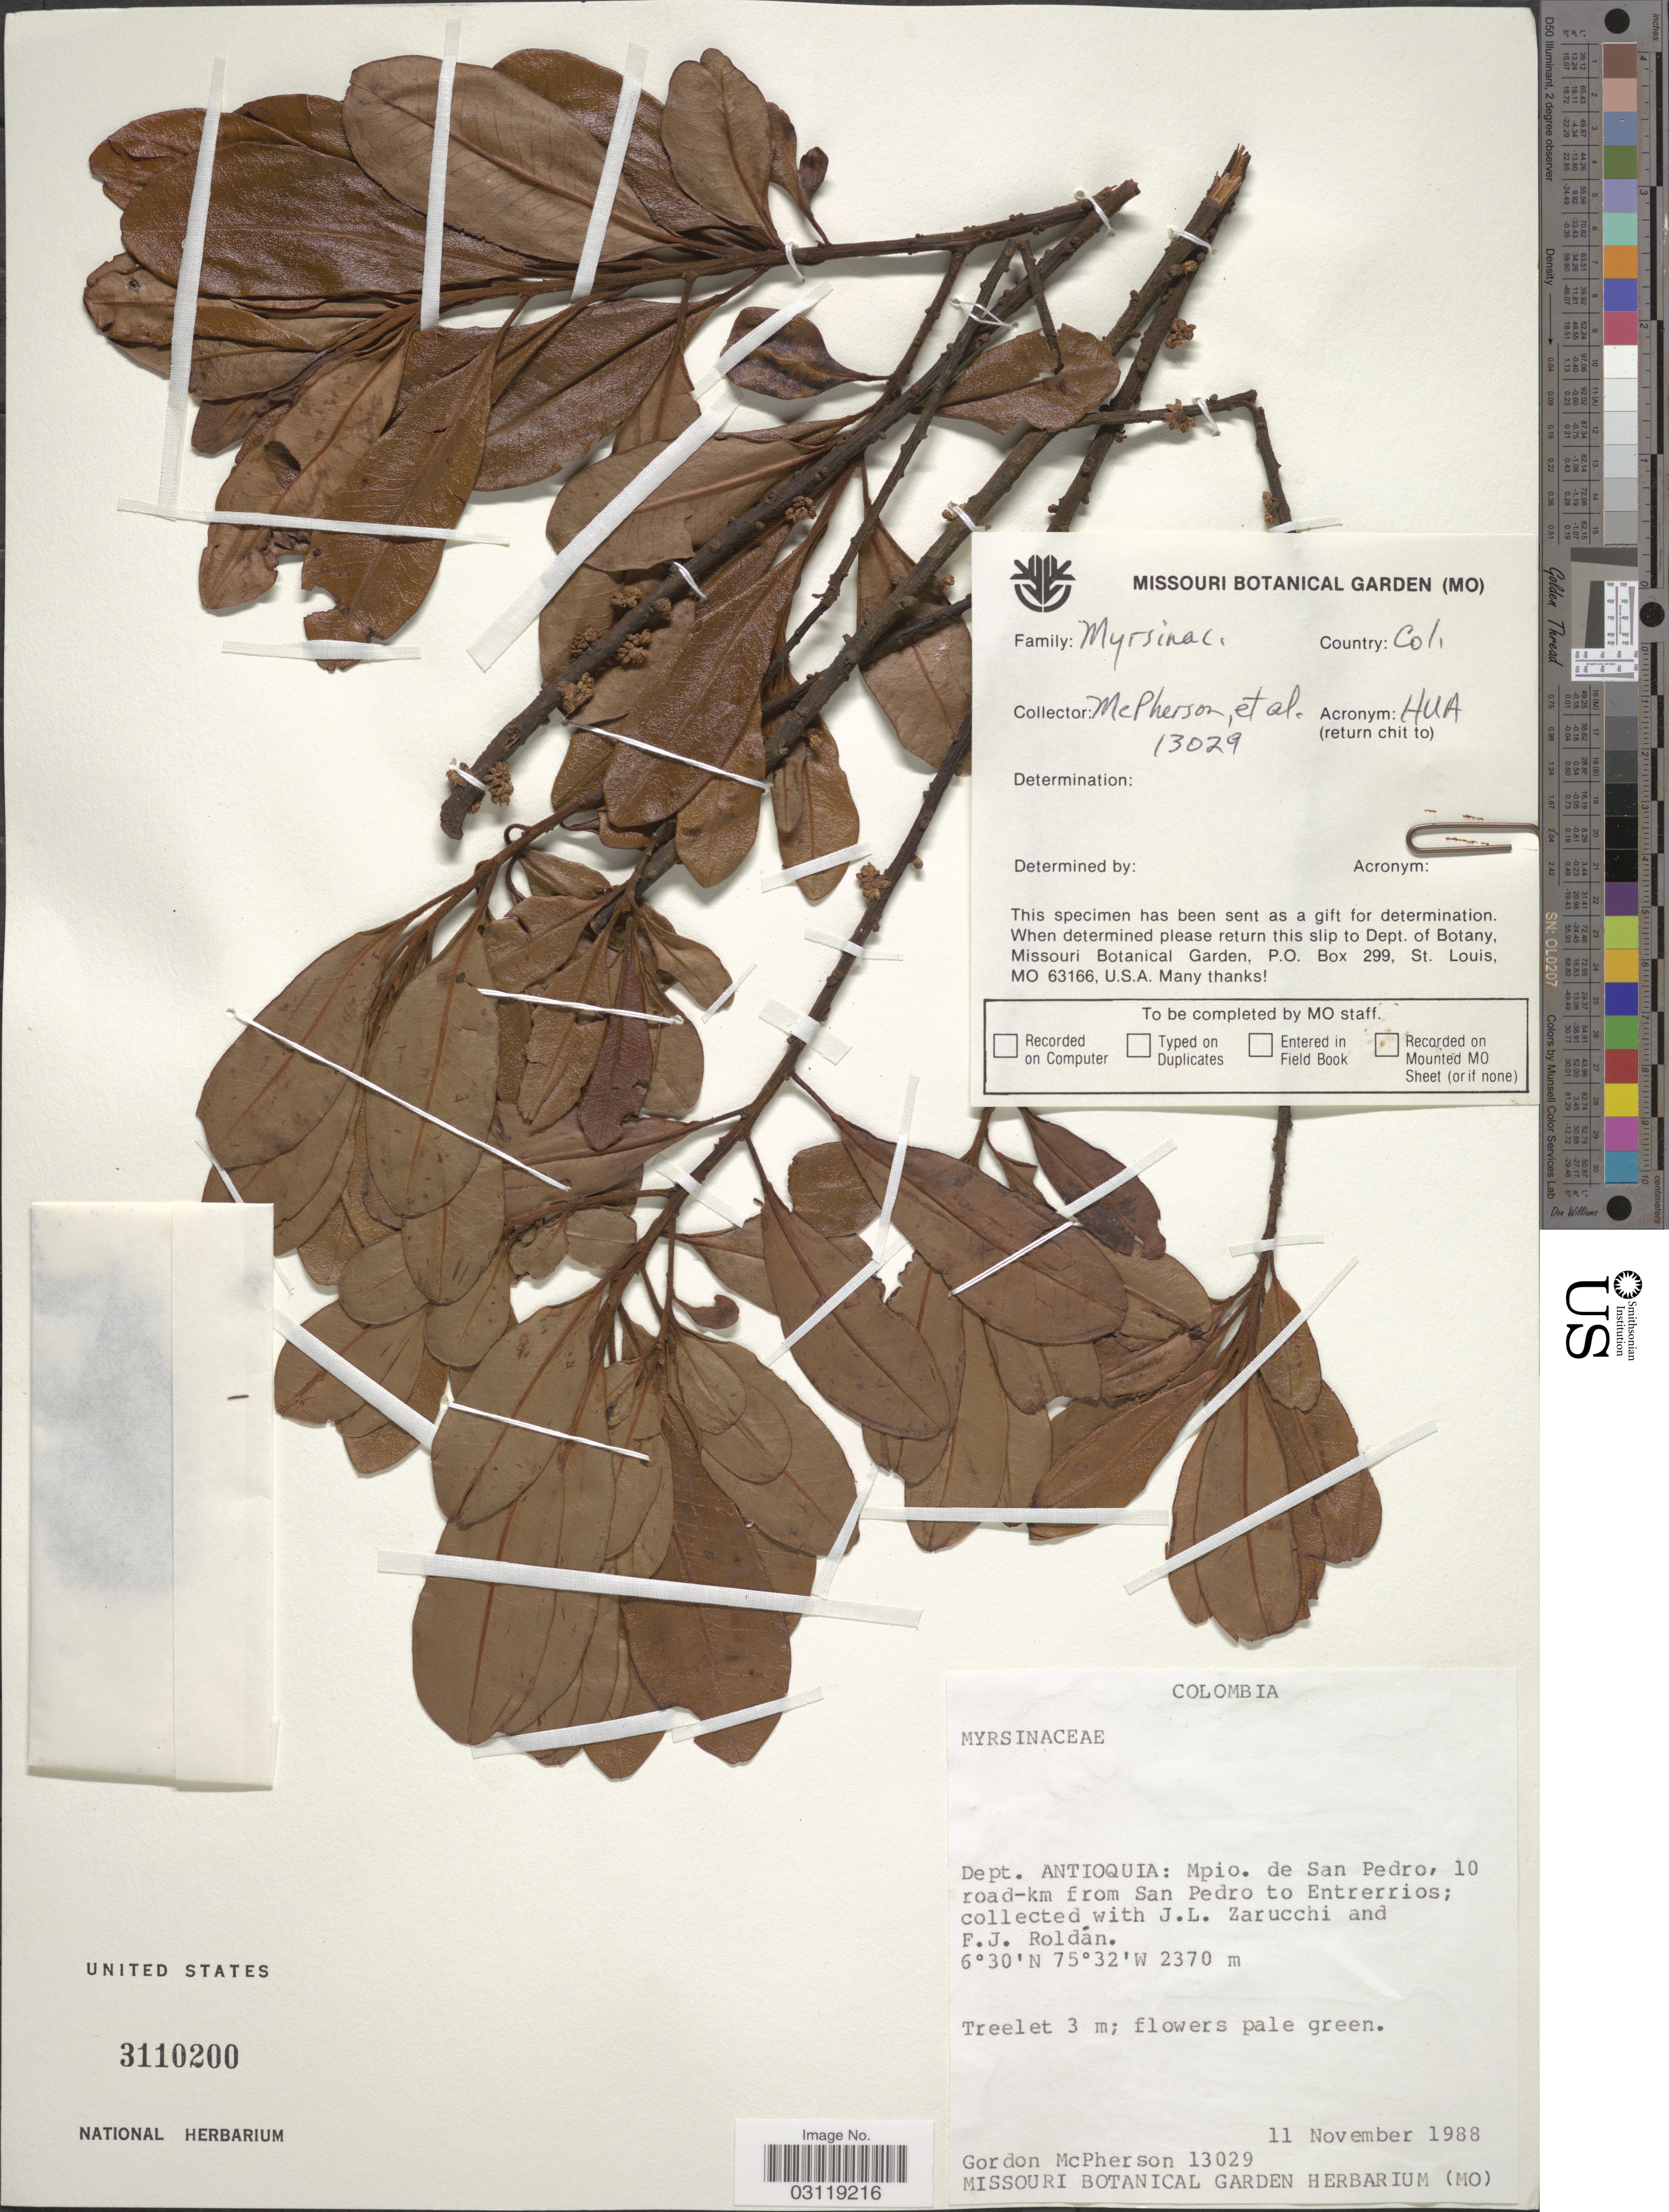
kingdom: Plantae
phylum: Tracheophyta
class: Magnoliopsida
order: Ericales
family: Primulaceae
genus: Myrsine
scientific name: Myrsine coriacea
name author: (Sw.) R. Br. ex Roem. & Schult.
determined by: Pipoly, J. J.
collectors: G. D. McPherson, J. L. Zarucchi & F. J. Roldán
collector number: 13029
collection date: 1988-11-11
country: Colombia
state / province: Antioquia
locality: Dept. Antioquia: Mpio. de San Pedro, 10 road-km from San Pedro to Entrerrios.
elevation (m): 2370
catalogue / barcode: US 3110200